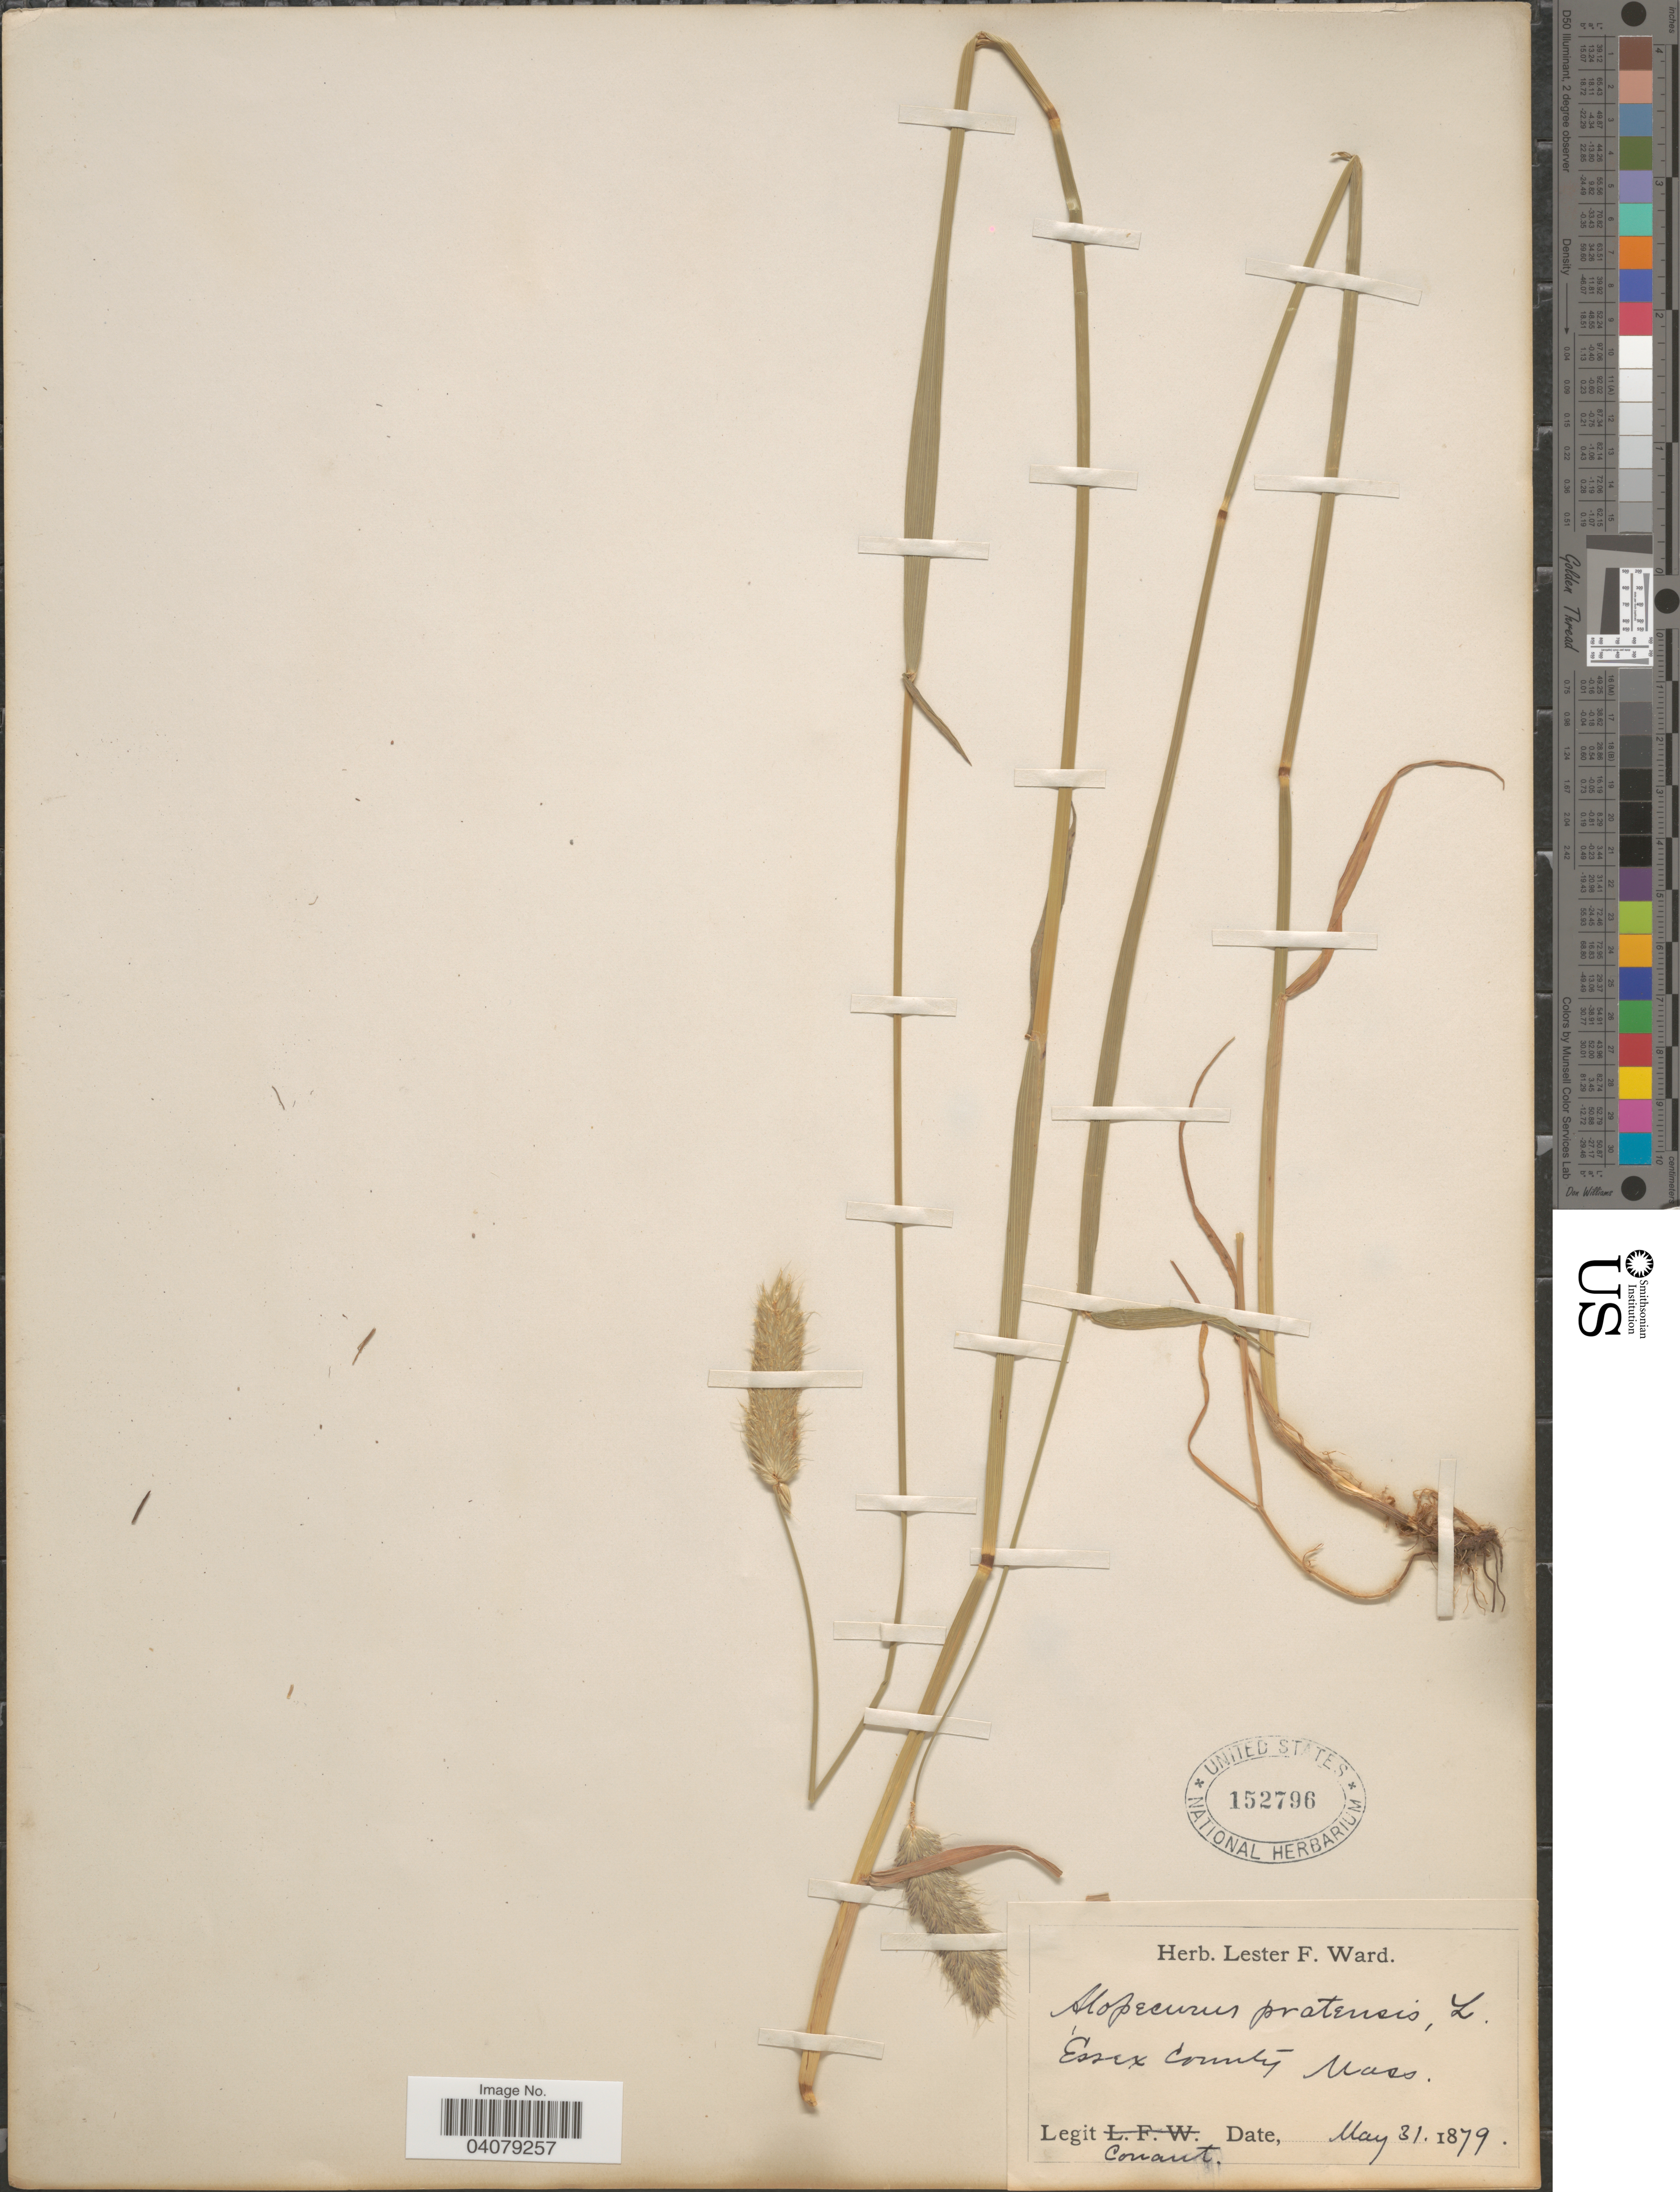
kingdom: Plantae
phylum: Tracheophyta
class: Liliopsida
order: Poales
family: Poaceae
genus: Alopecurus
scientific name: Alopecurus pratensis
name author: L.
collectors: Conant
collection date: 1879-05-31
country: United States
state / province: Massachusetts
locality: Essex County.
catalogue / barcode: US 152796